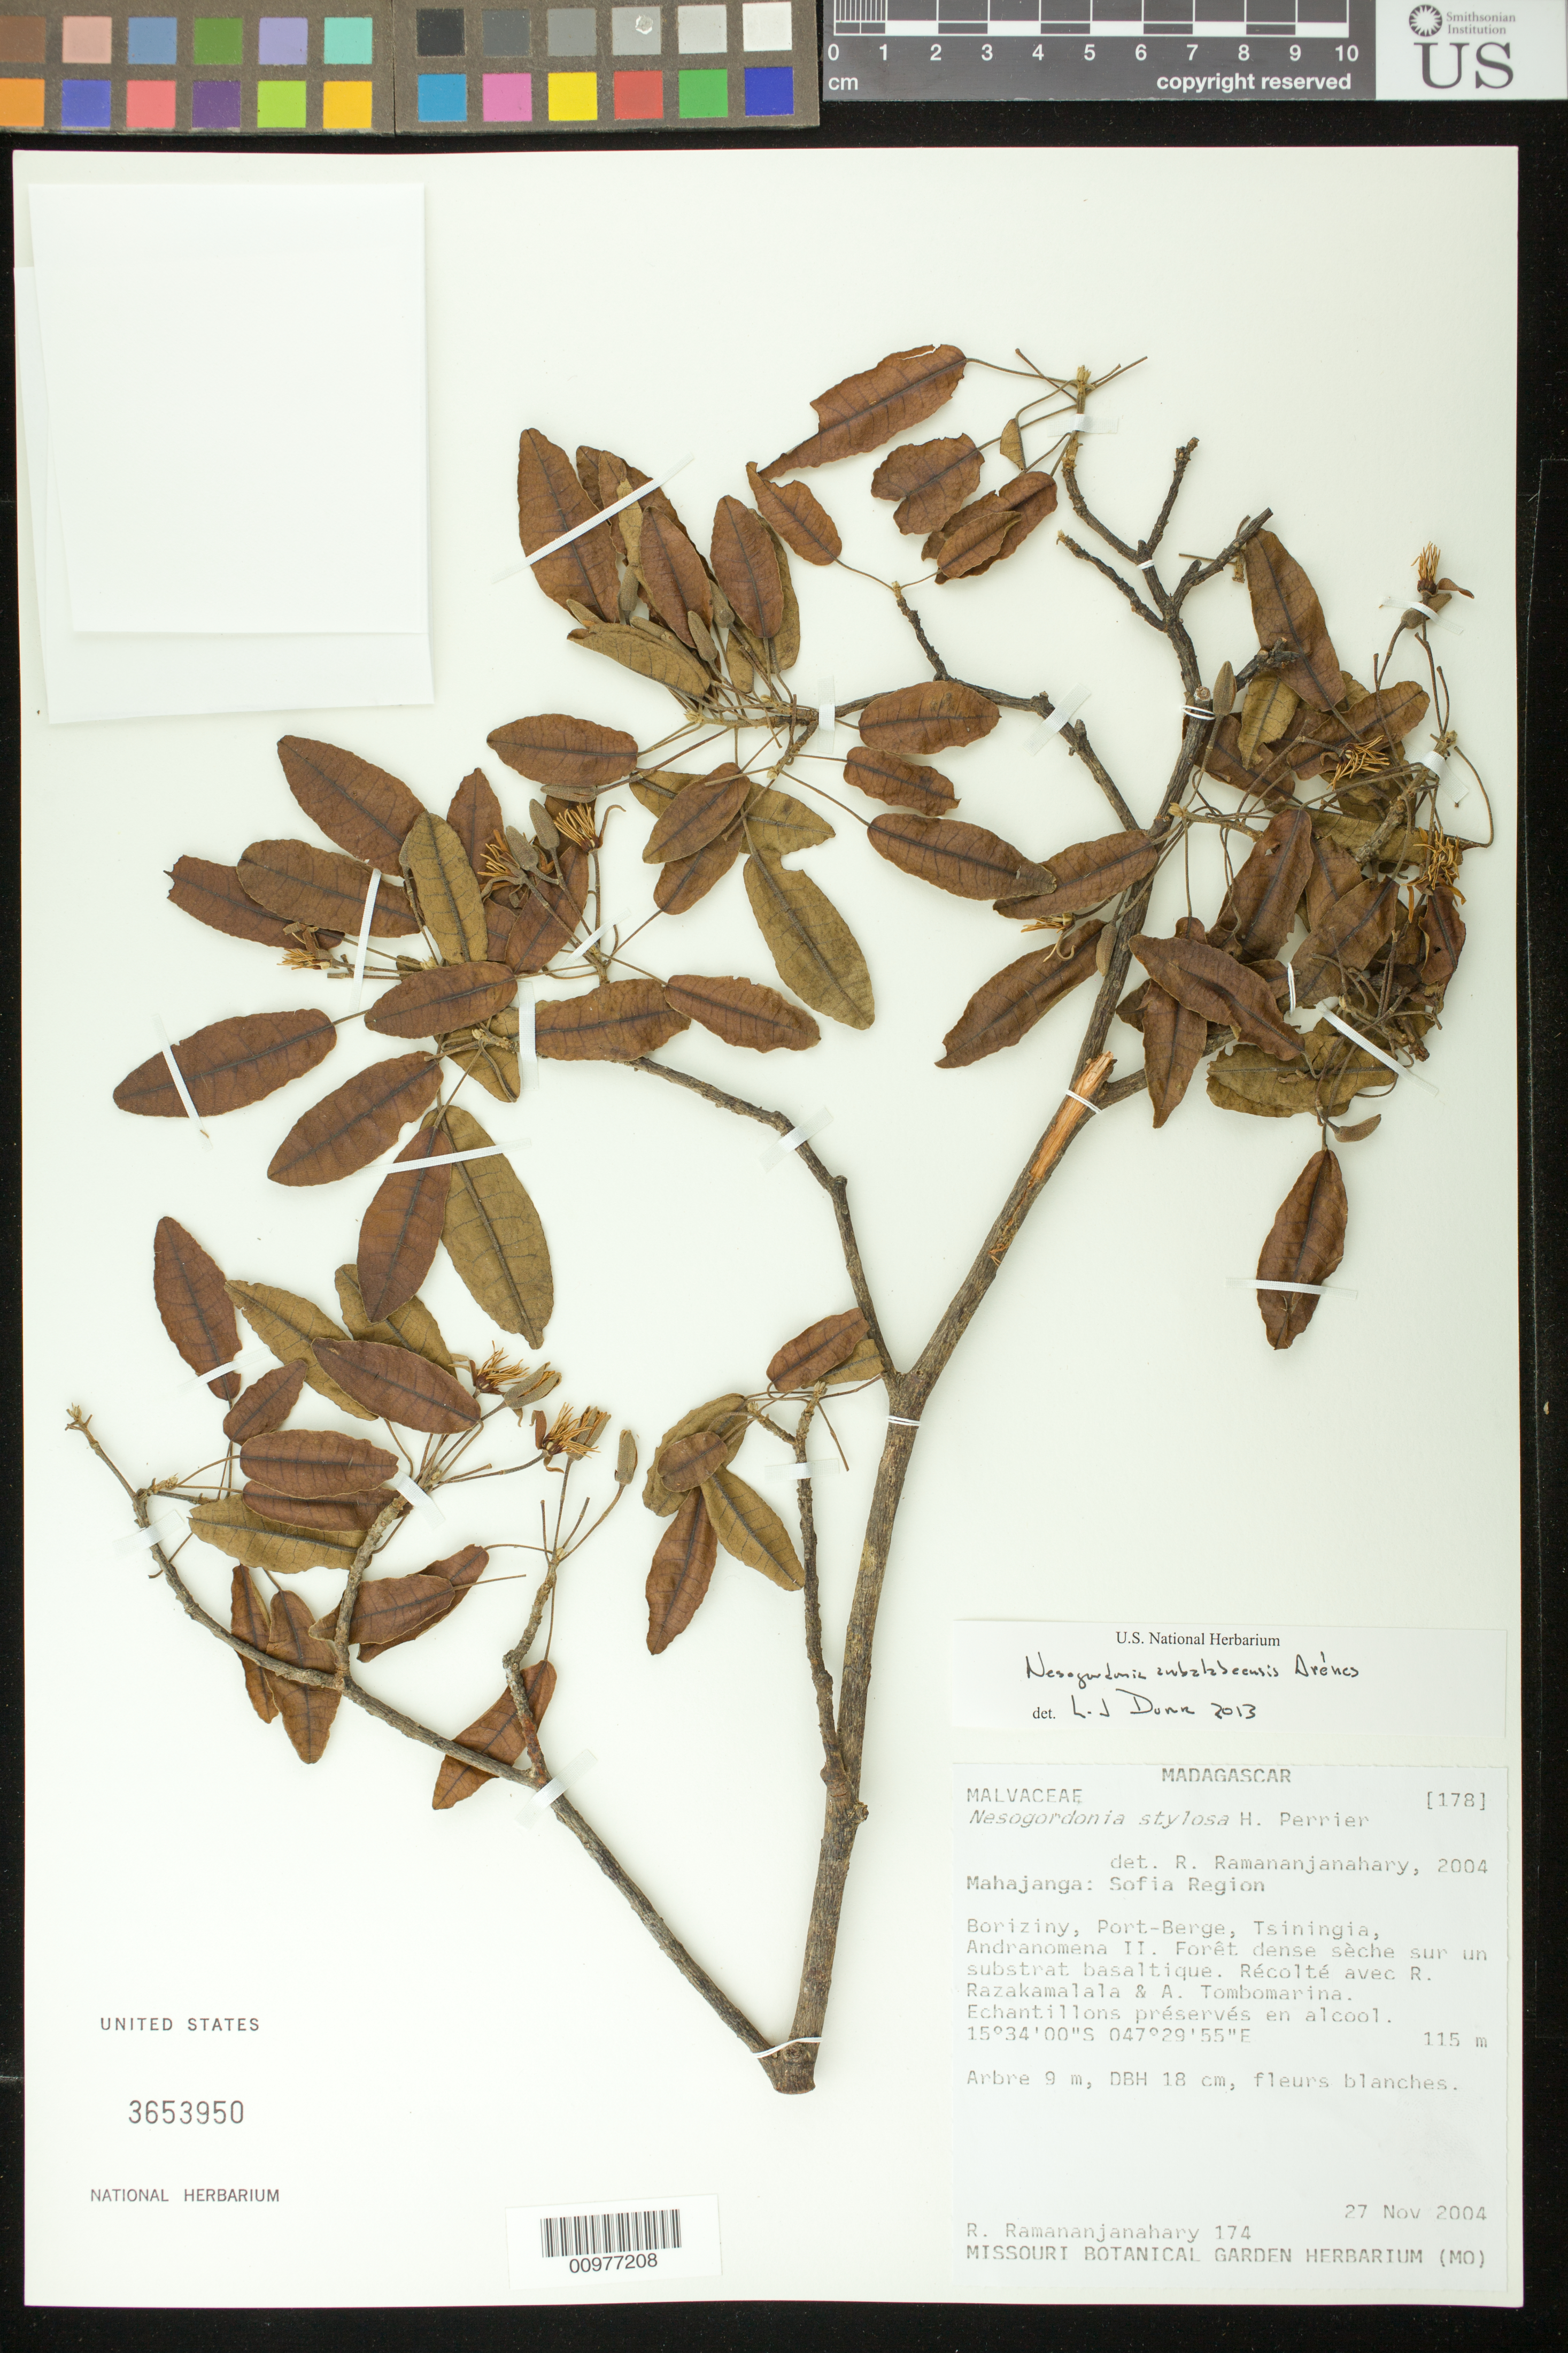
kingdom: Plantae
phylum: Tracheophyta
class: Magnoliopsida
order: Malvales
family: Malvaceae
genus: Nesogordonia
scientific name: Nesogordonia ambalabeensis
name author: Arènes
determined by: Dorr, L. J., (BOT), Smithsonian Institution - National Museum of Natural History (UNITED STATES)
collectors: R. Ramananjanahary et al.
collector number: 174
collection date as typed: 27 Nov 2004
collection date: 2004-11-27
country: Madagascar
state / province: Sofia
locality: Boriziny, Port-Berge, Tsiningia, Andranomena II.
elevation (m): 115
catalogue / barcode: US 3653950